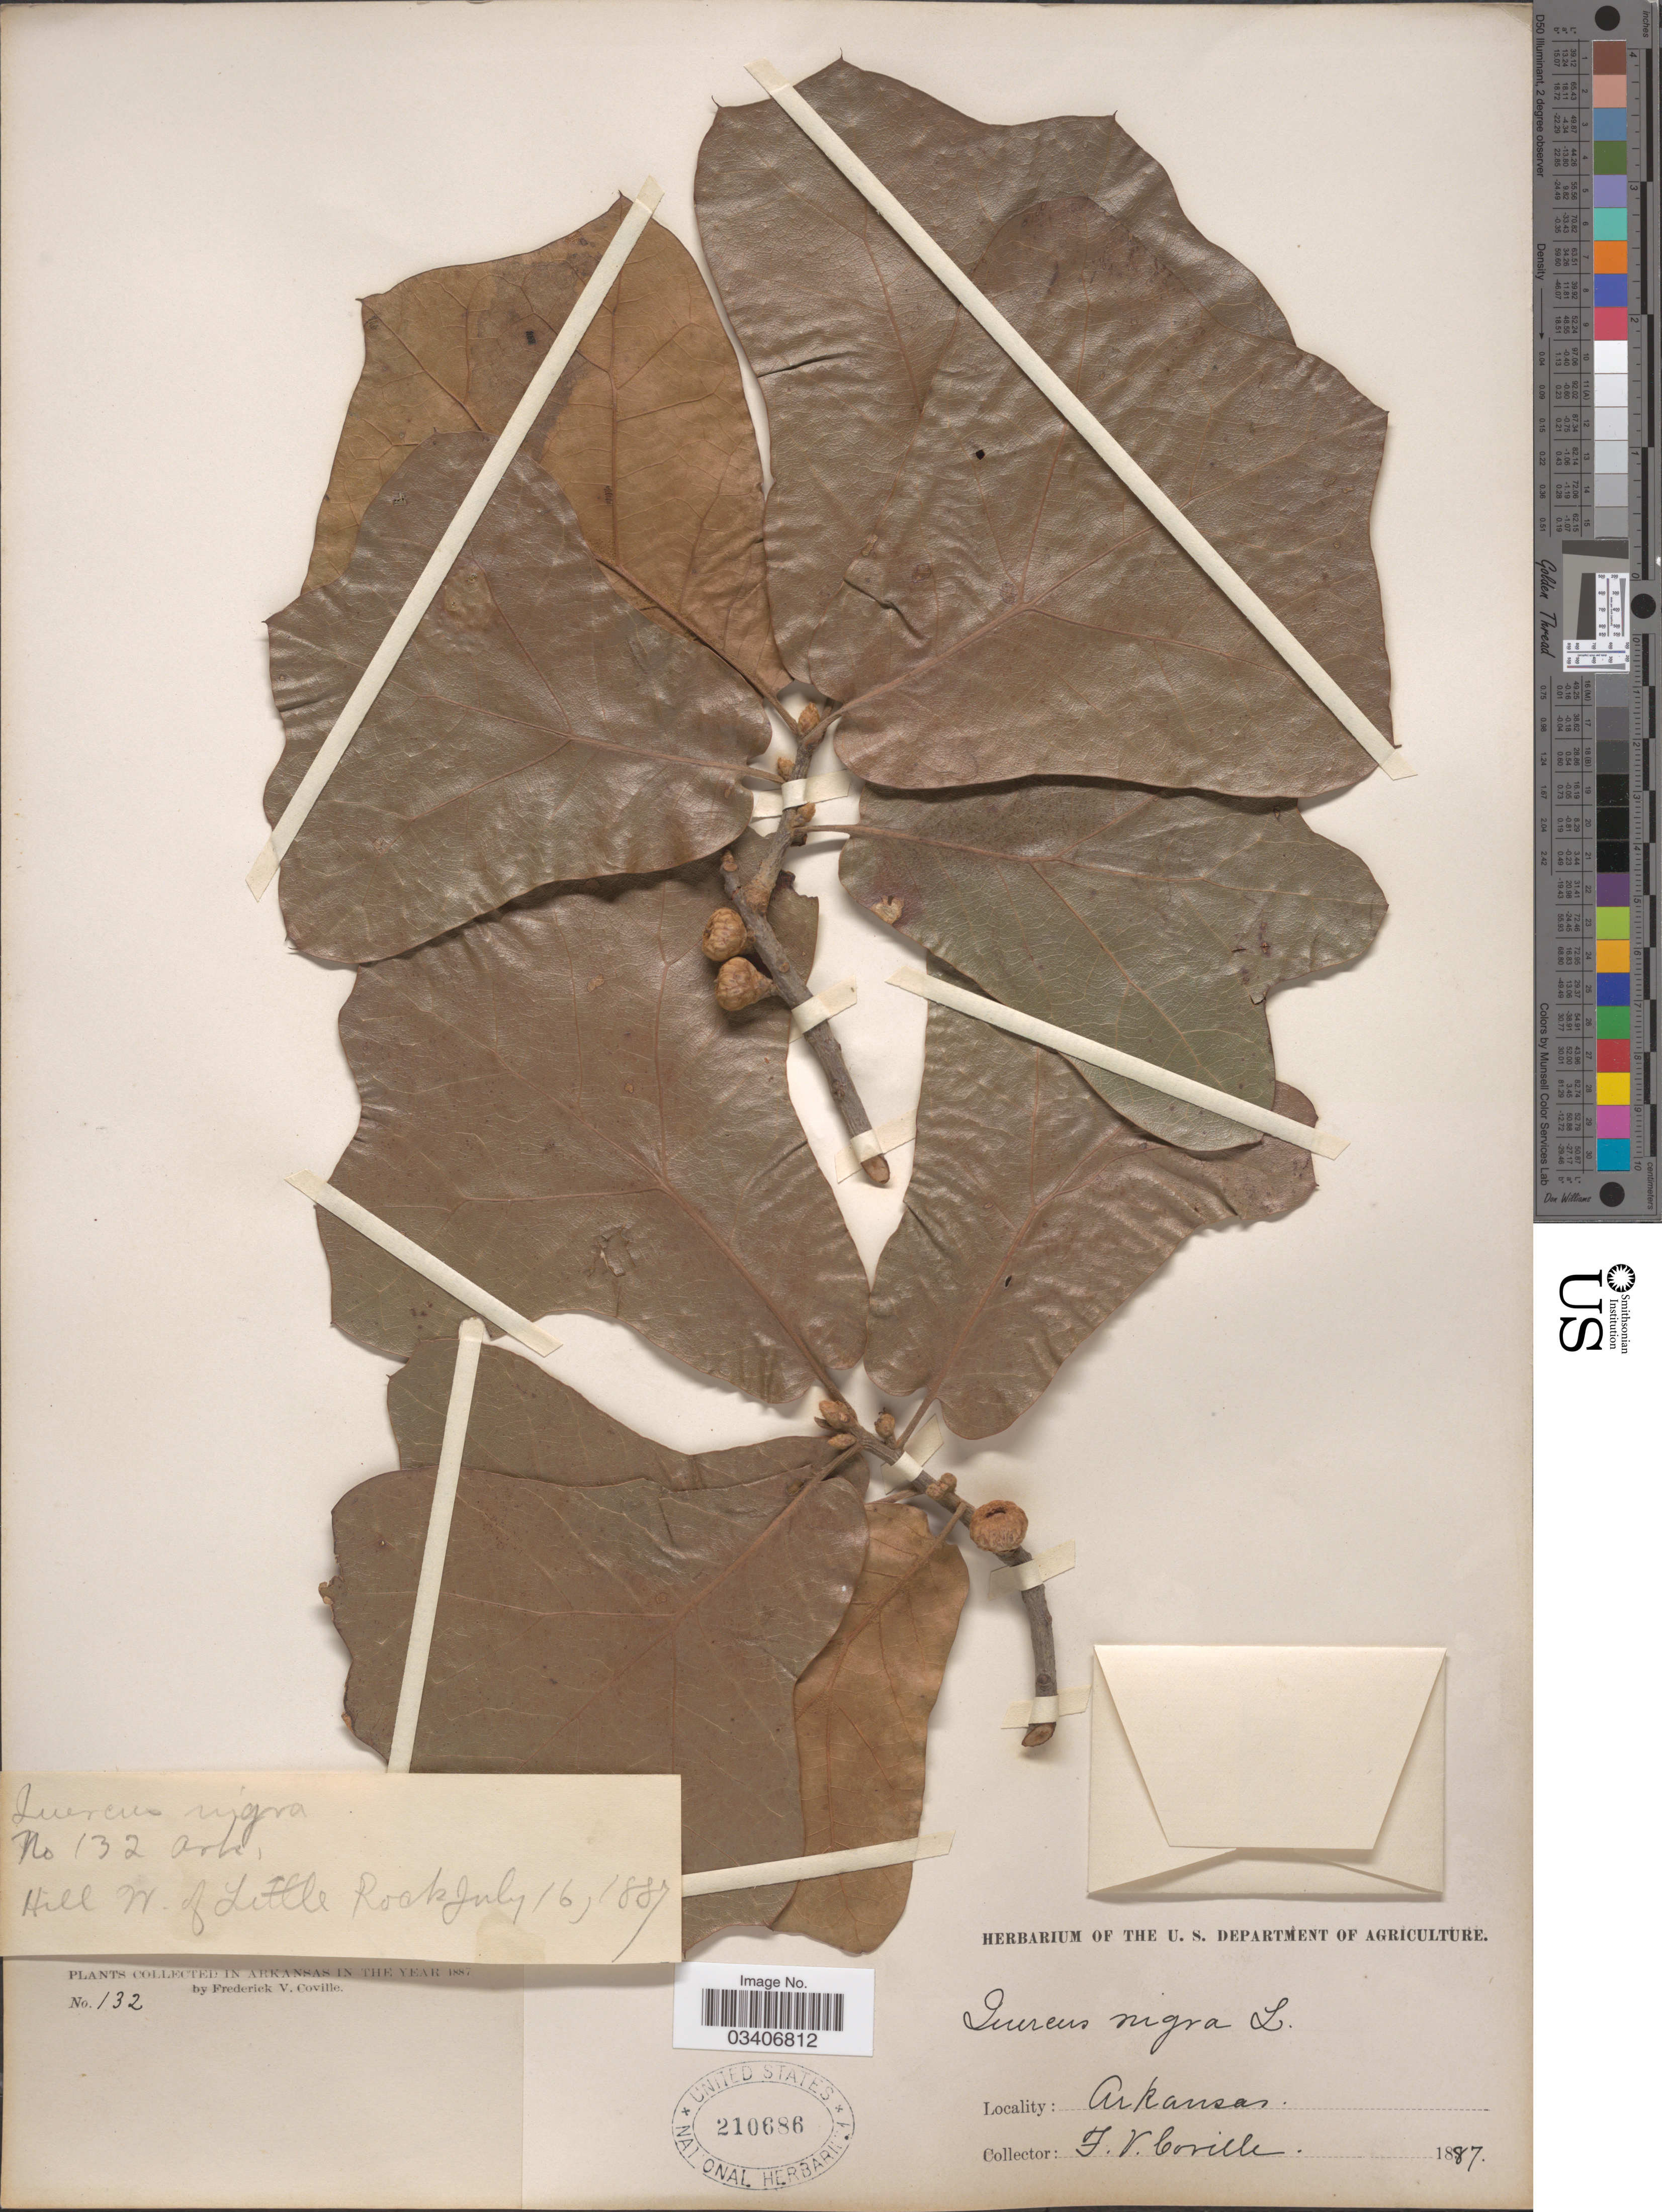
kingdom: Plantae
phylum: Tracheophyta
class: Magnoliopsida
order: Fagales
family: Fagaceae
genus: Quercus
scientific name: Quercus marilandica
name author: (L.) Münchh.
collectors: F. V. Coville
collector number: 132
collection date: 1887-07-16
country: United States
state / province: Arkansas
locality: Hill W. of Little Rock.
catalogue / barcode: US 210686